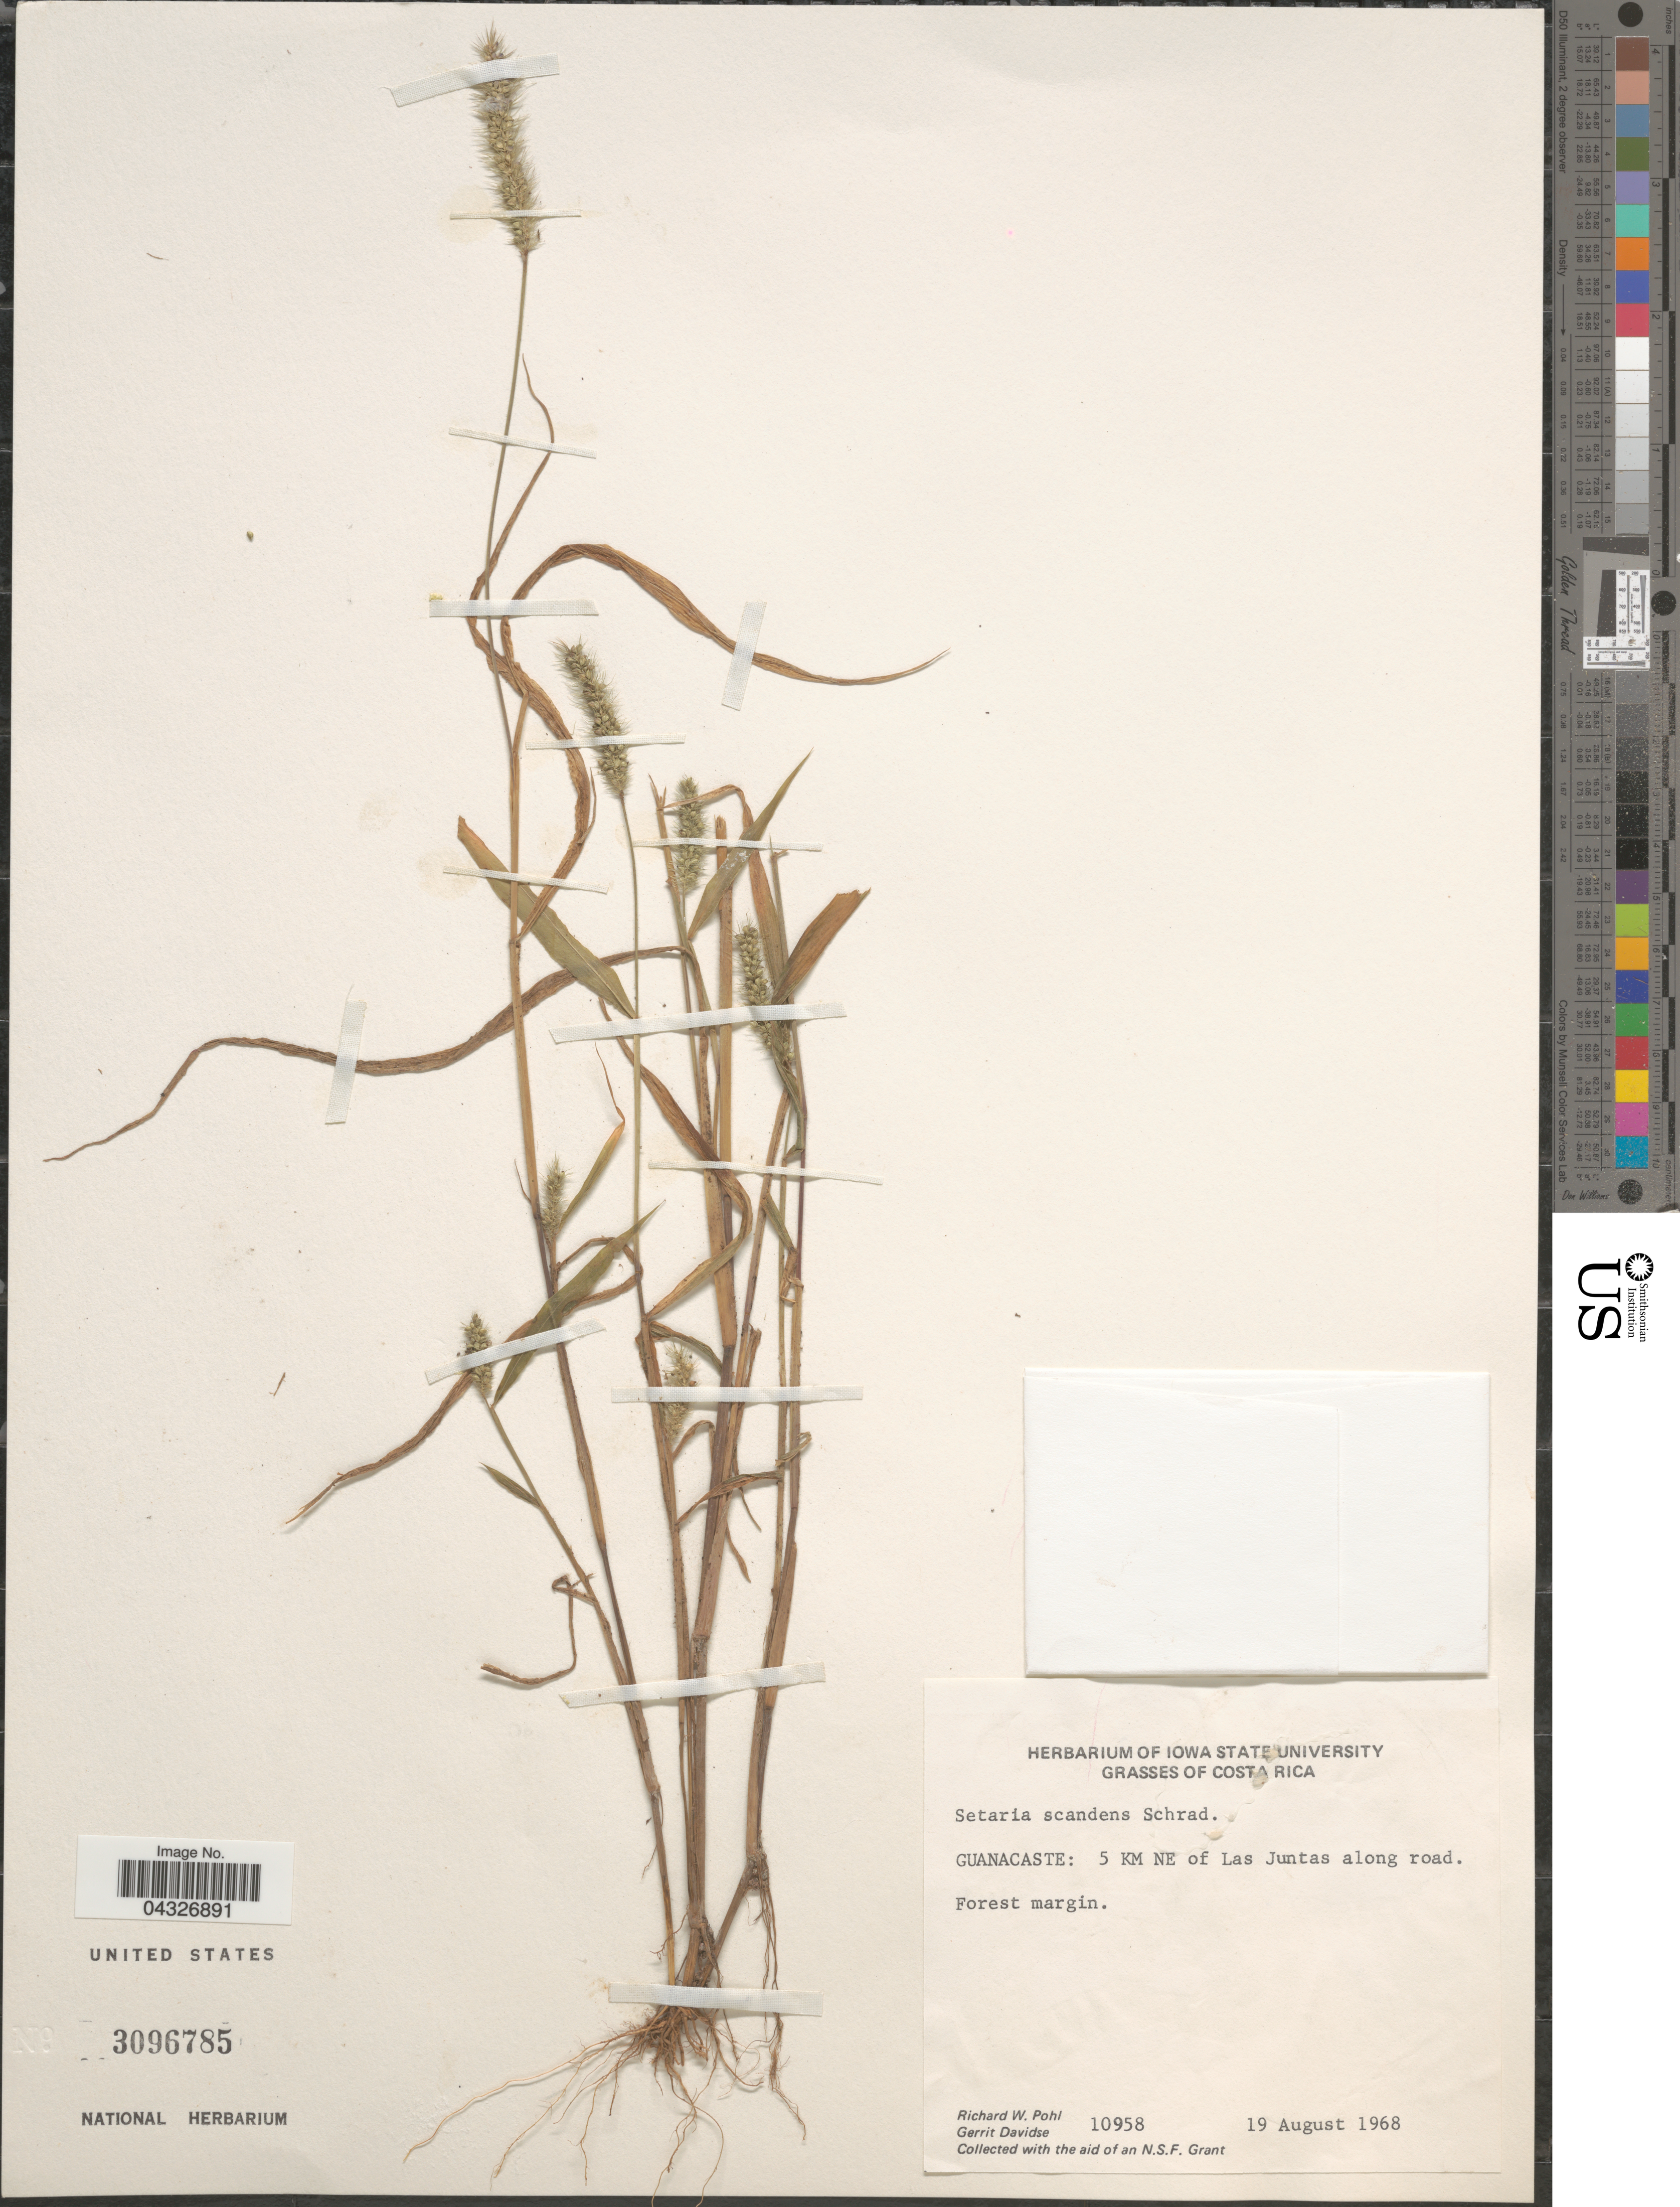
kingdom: Plantae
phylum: Tracheophyta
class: Liliopsida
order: Poales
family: Poaceae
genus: Setaria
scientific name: Setaria scandens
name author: Schrad. ex Schult.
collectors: R. W. Pohl & G. Davidse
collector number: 10958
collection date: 1968-08-19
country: Costa Rica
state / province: Guanacaste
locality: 5 KM NE of Las Juntas along road.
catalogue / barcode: US 3096785